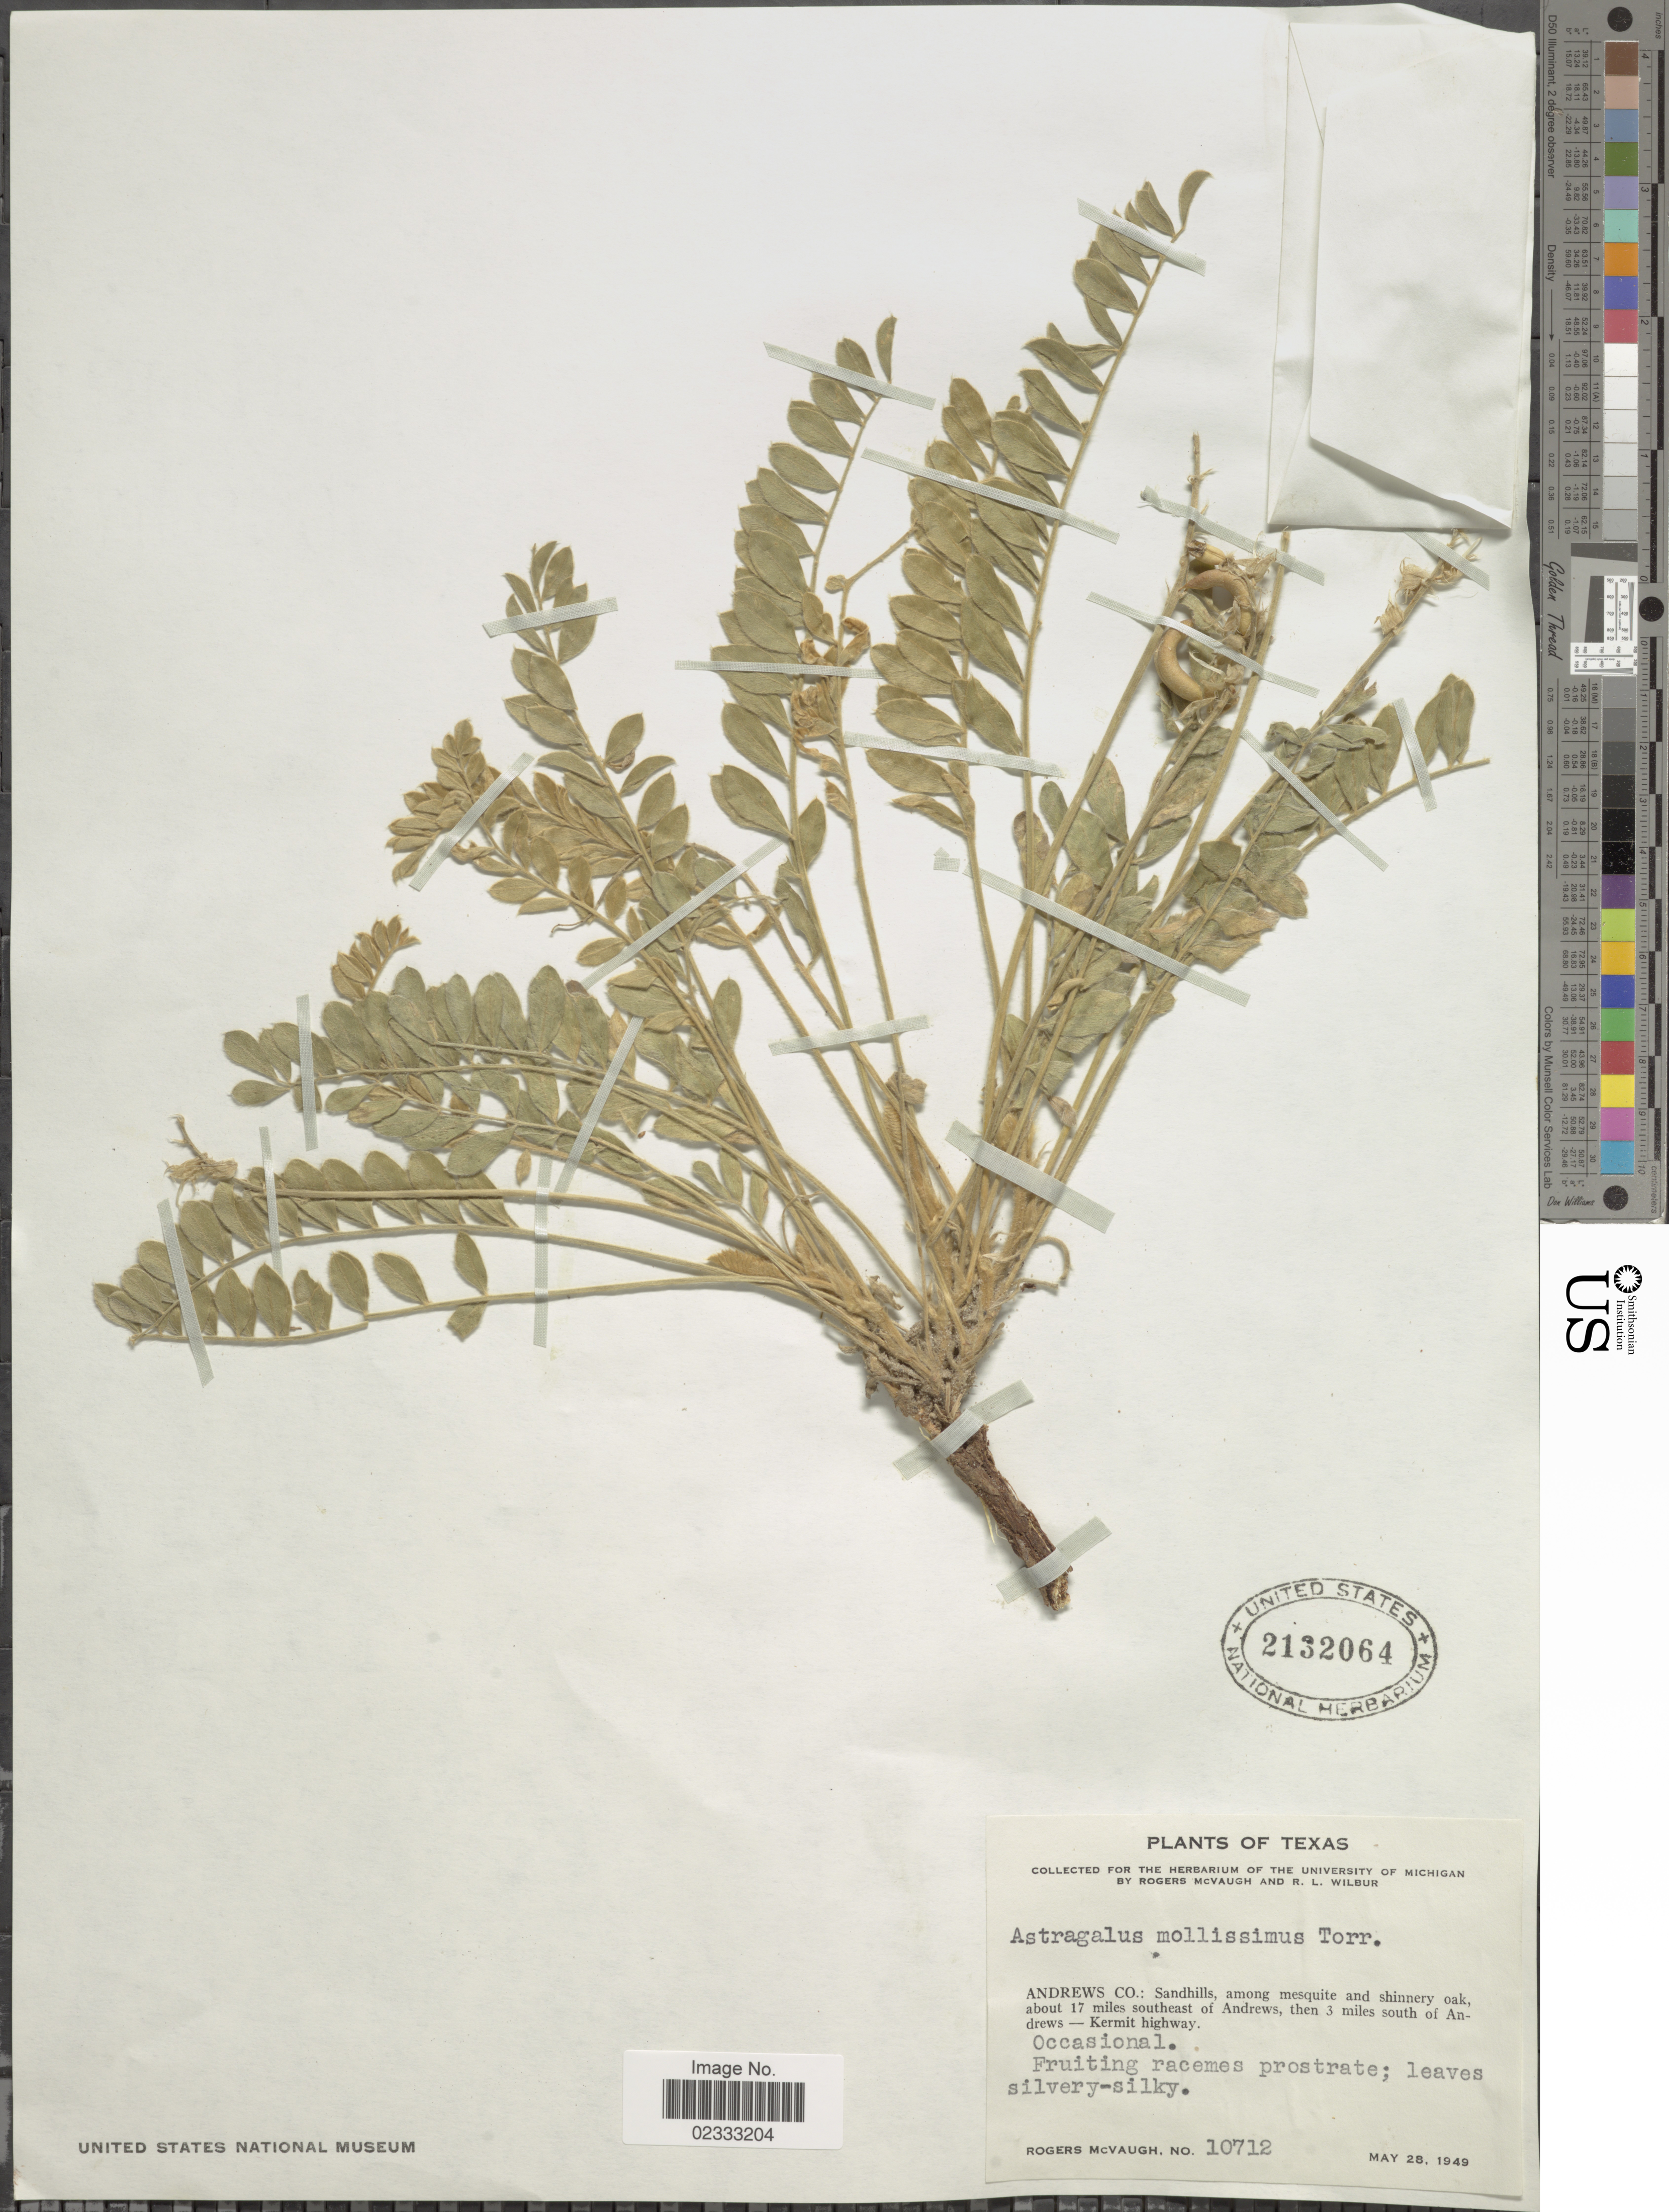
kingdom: Plantae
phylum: Tracheophyta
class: Magnoliopsida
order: Fabales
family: Fabaceae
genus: Astragalus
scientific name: Astragalus mollissimus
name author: Torr.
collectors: R. McVaugh & R. L. Wilbur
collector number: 10712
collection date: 1949-05-28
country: United States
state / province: Texas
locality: Andrews Co.: About 17 miles southeast of Andrews, then 3 miles south of Andrews - Kermit highway.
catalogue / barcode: US 2132064